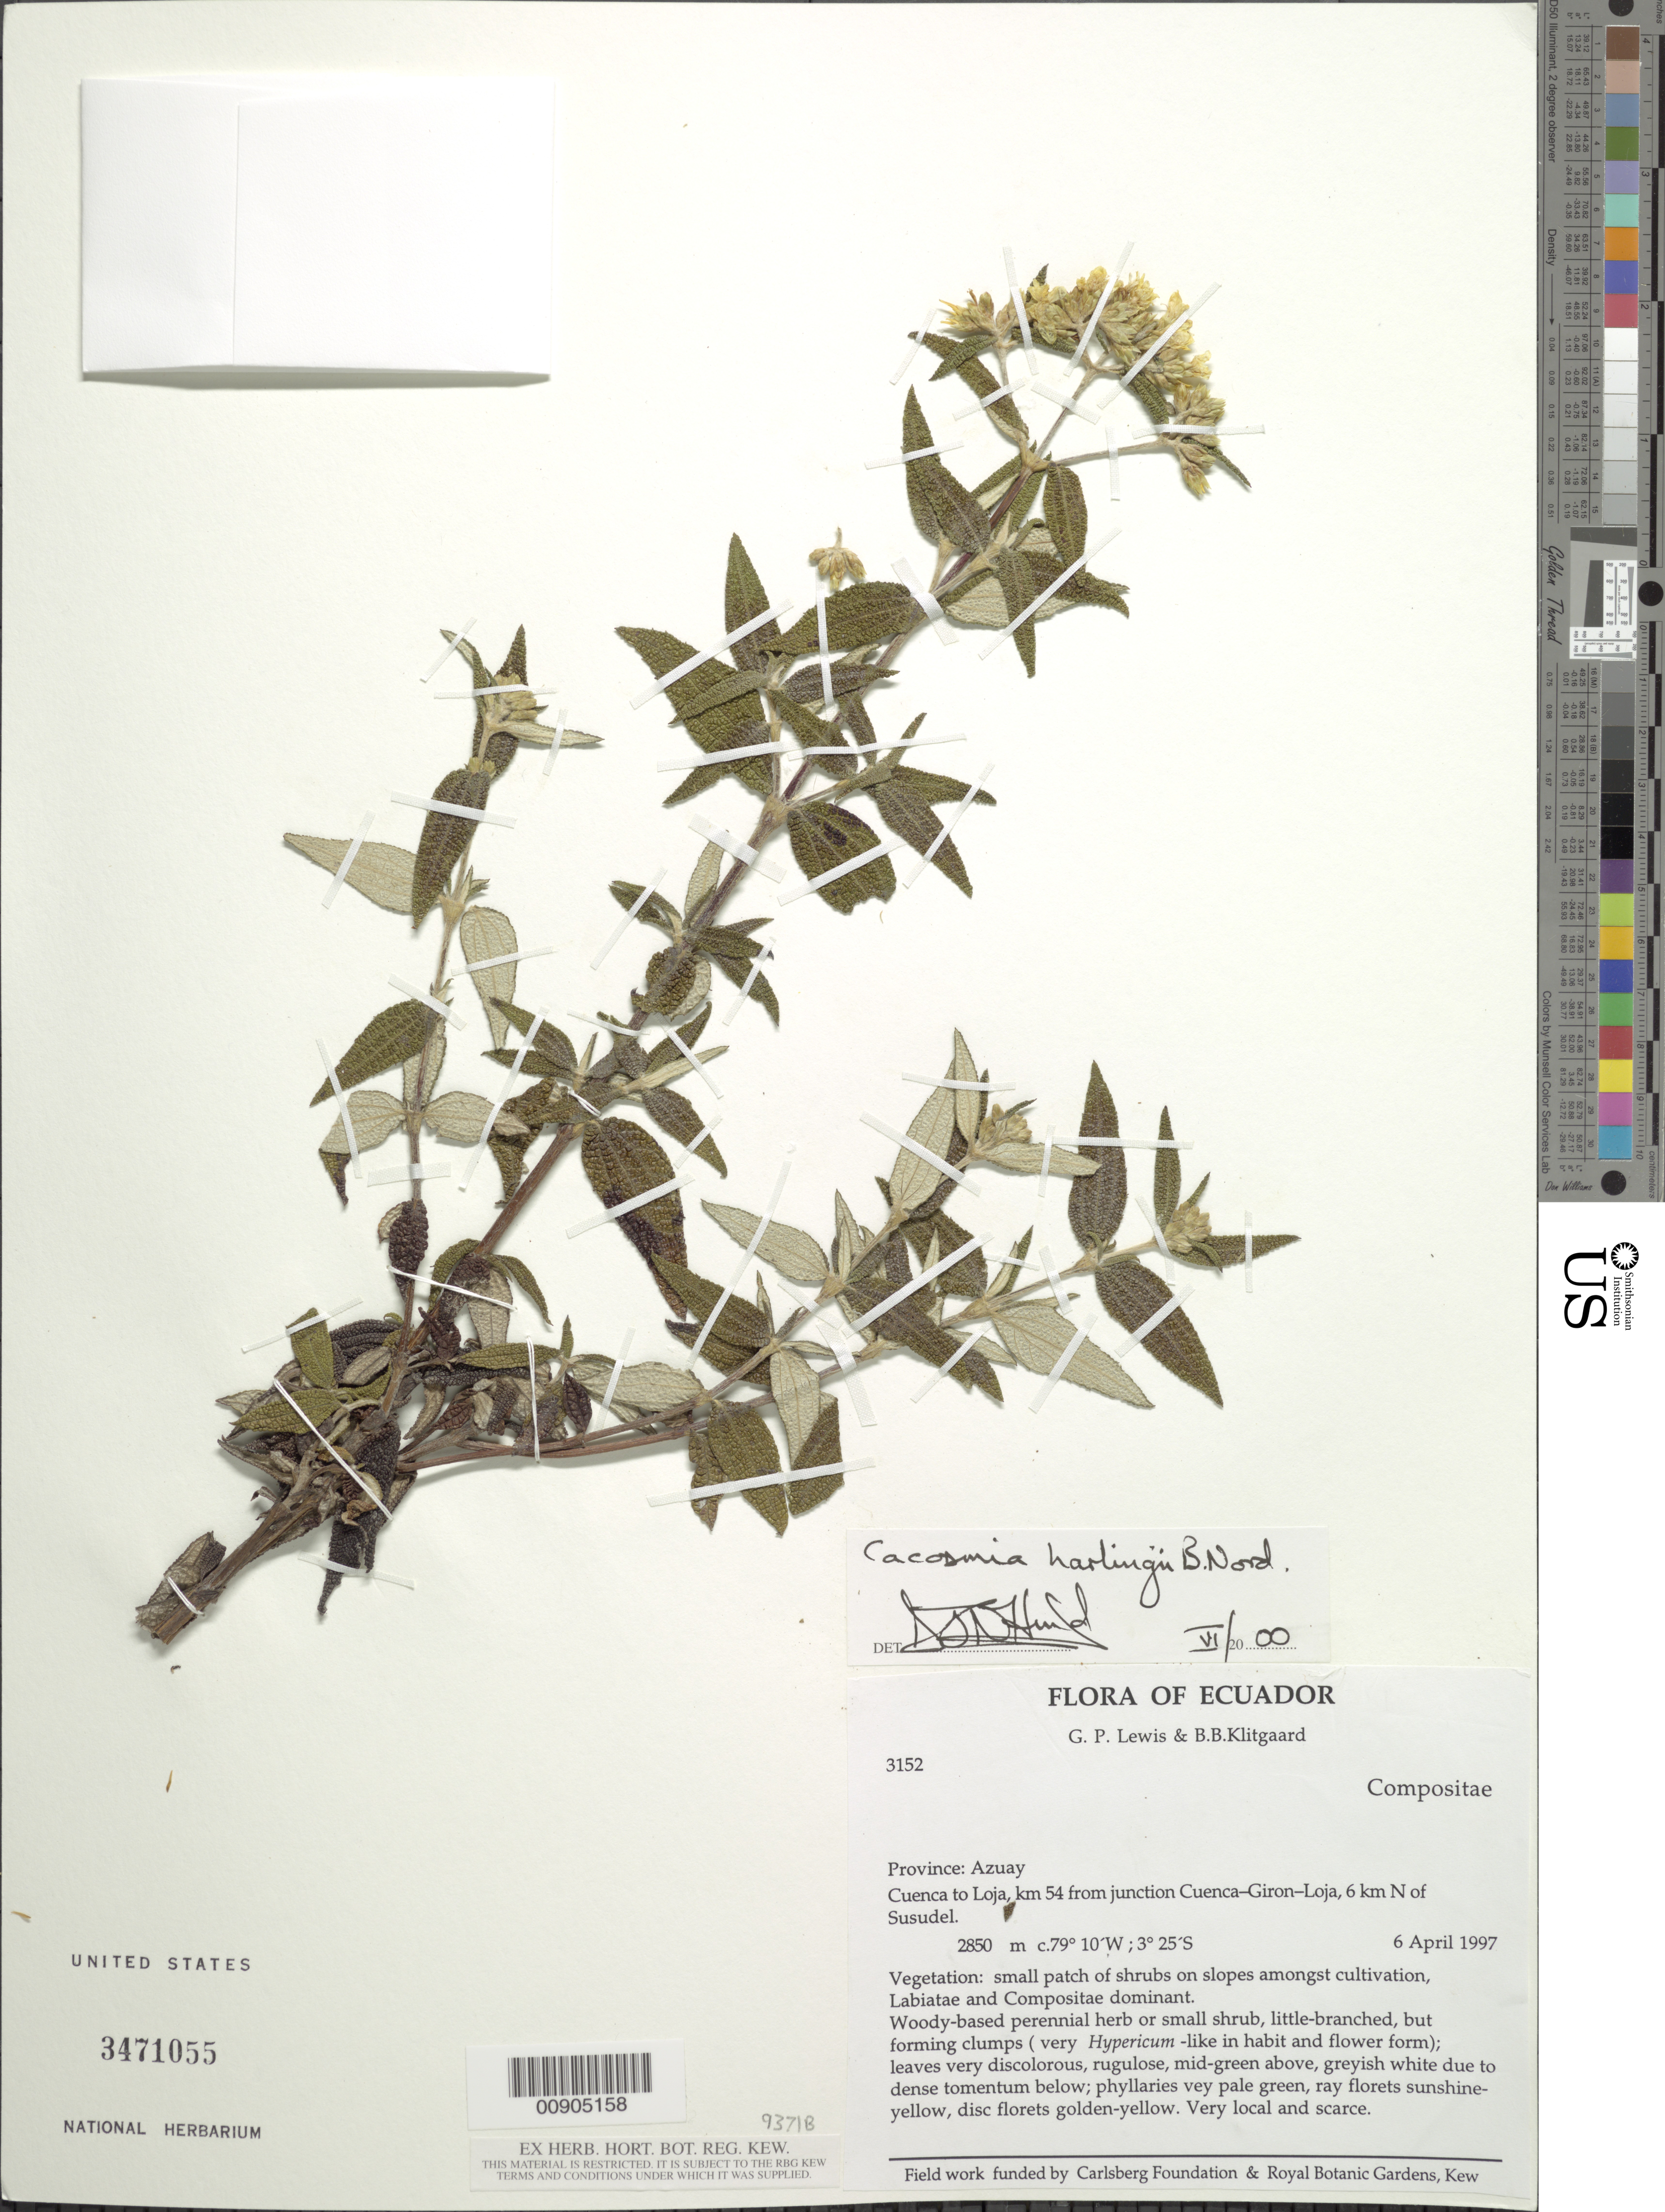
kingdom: Plantae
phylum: Tracheophyta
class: Magnoliopsida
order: Asterales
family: Asteraceae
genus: Cacosmia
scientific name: Cacosmia harlingii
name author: B. Nord.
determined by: Hind, N.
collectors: G. P. Lewis & B. B. Klitgaard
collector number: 3152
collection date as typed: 6 April 1997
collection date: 1997-04-06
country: Ecuador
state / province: Azuay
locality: Cuenca to Loja, km 54, from junction Cuenca-Giron-Loja, 6 km N of Susudel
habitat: Small patch of shrubs on slopes amongst cultivation, Labiatae and Compositae dominant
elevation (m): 2850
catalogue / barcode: US 3471055